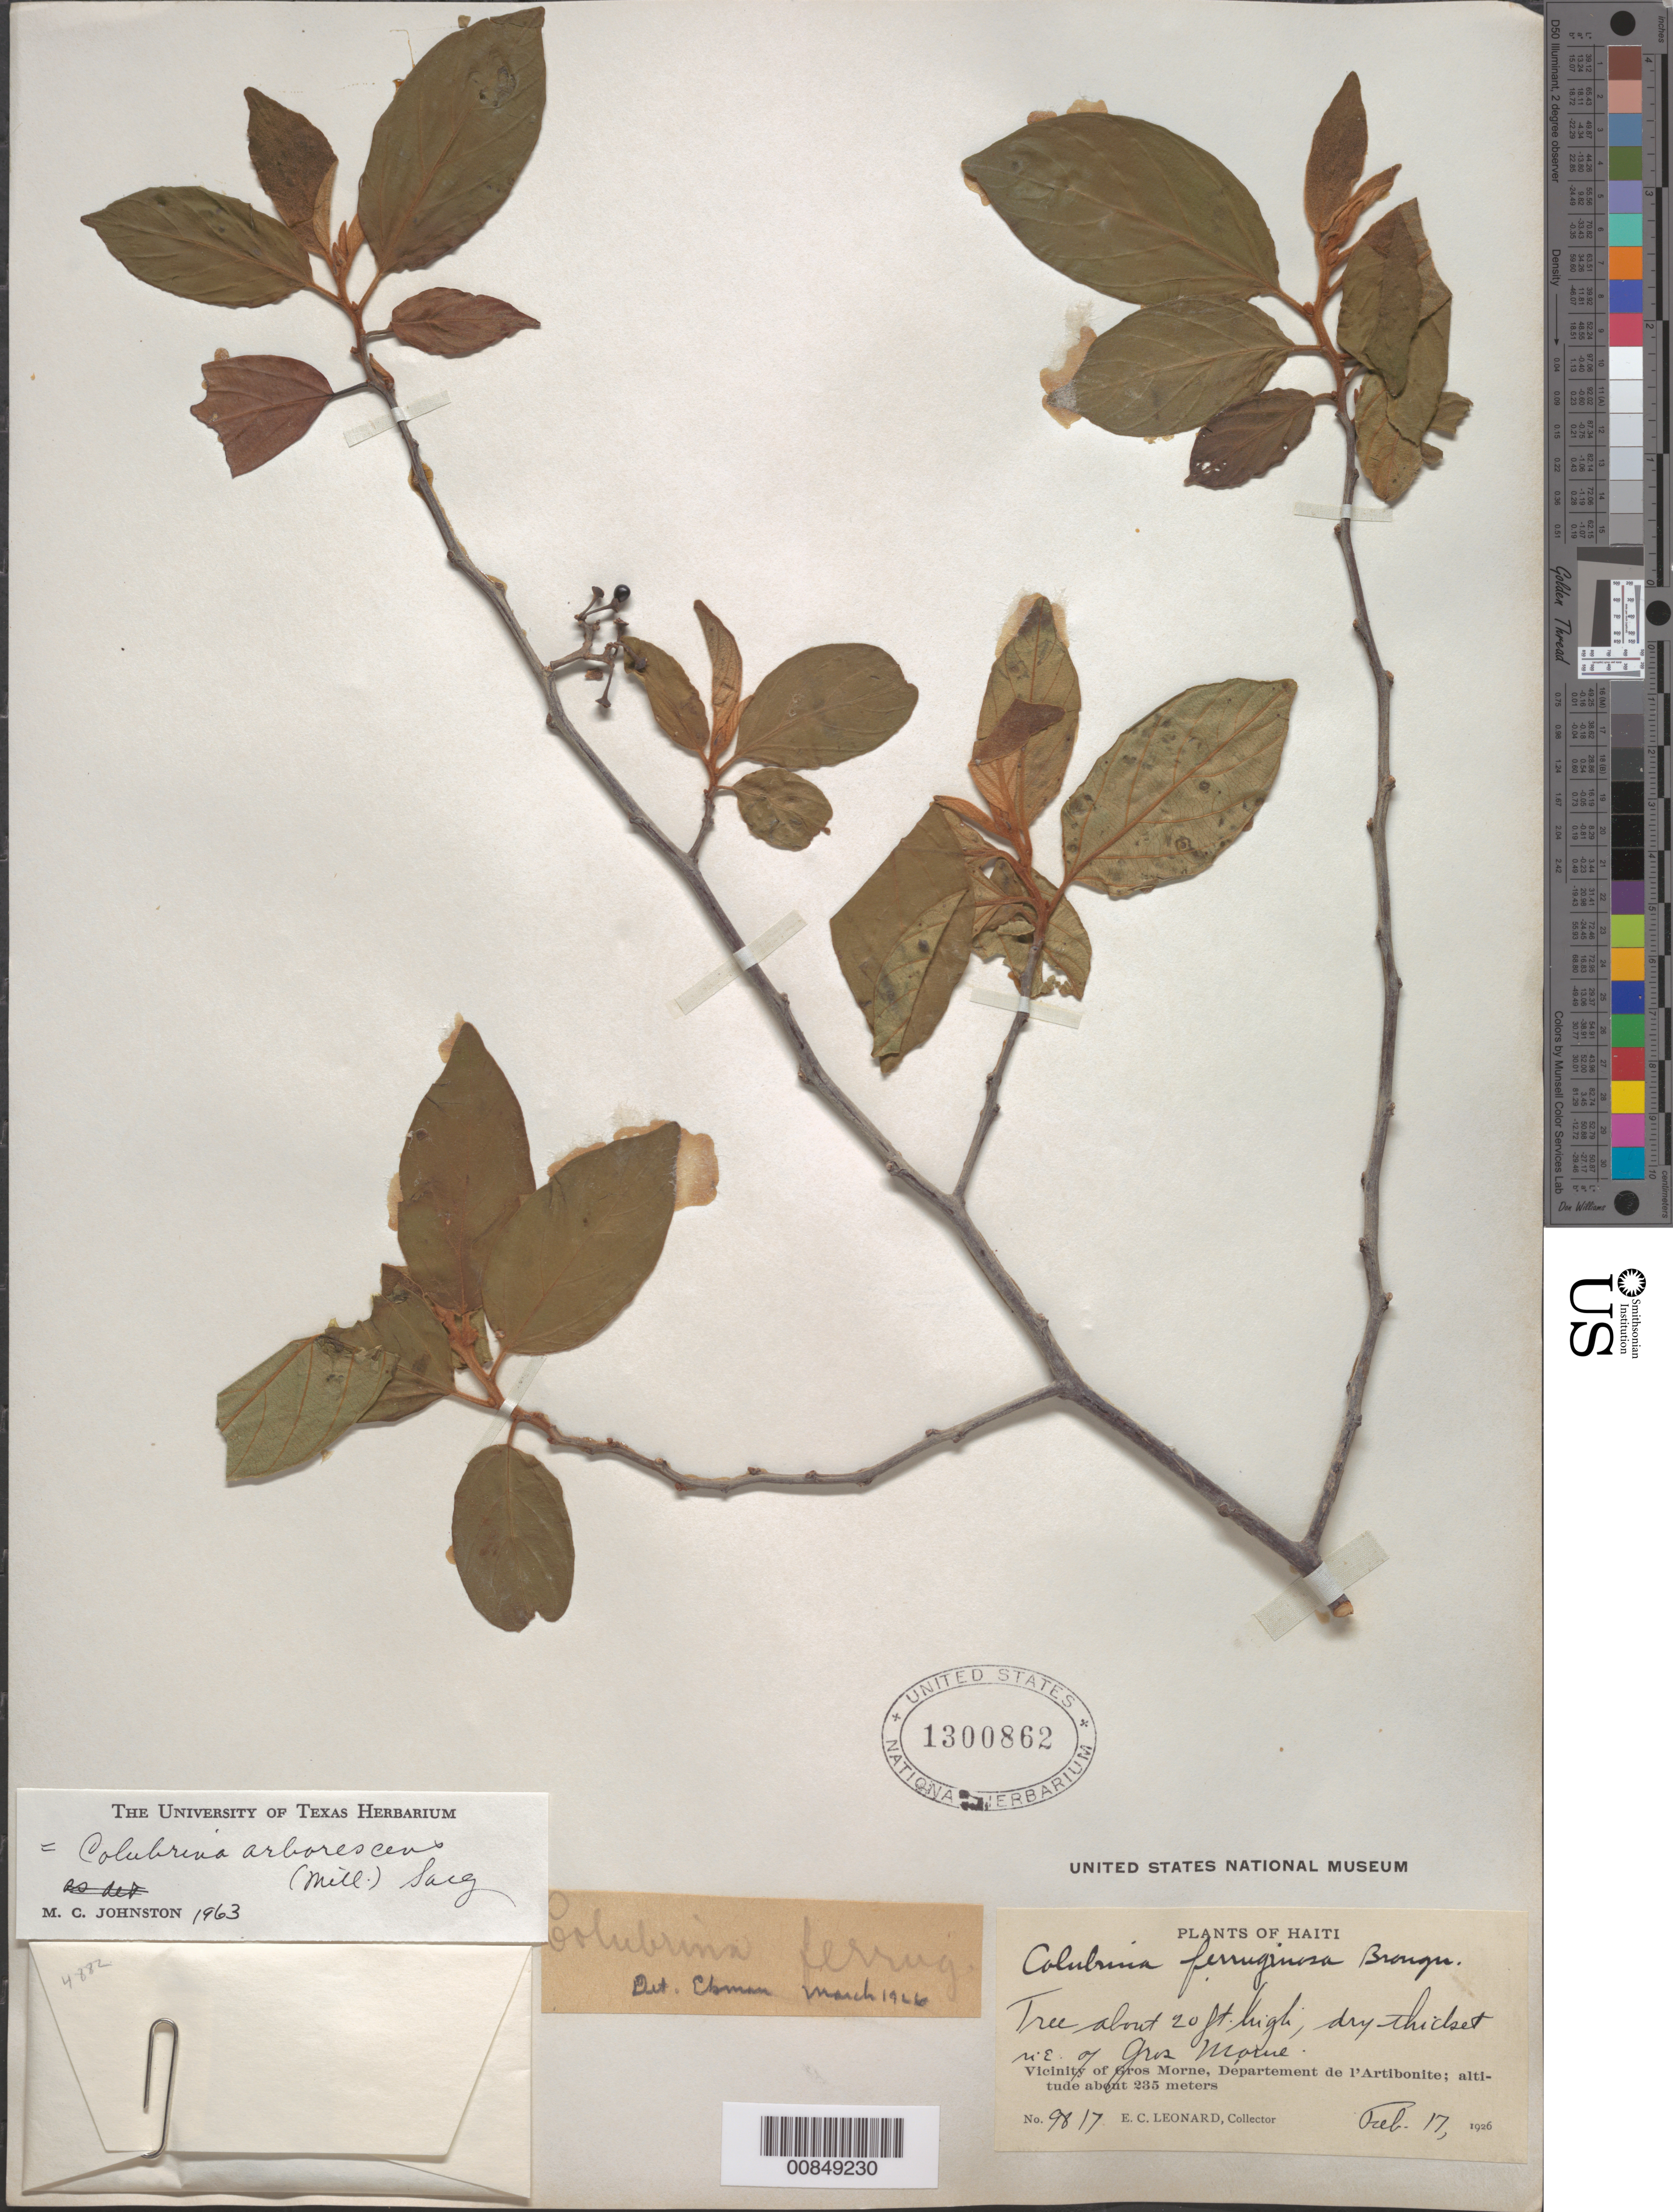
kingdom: Plantae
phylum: Tracheophyta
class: Magnoliopsida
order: Rosales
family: Rhamnaceae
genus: Colubrina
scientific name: Colubrina arborescens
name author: (Mill.) Sarg.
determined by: Johnston, Marshall C.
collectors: E. C. Leonard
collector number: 9817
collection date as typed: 17 Feb 1926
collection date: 1926-02-17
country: Haiti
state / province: Artibonite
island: Hispaniola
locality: Vicinity of Gros Morne, NE of town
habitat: Dry thicket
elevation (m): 235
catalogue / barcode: US 1300862